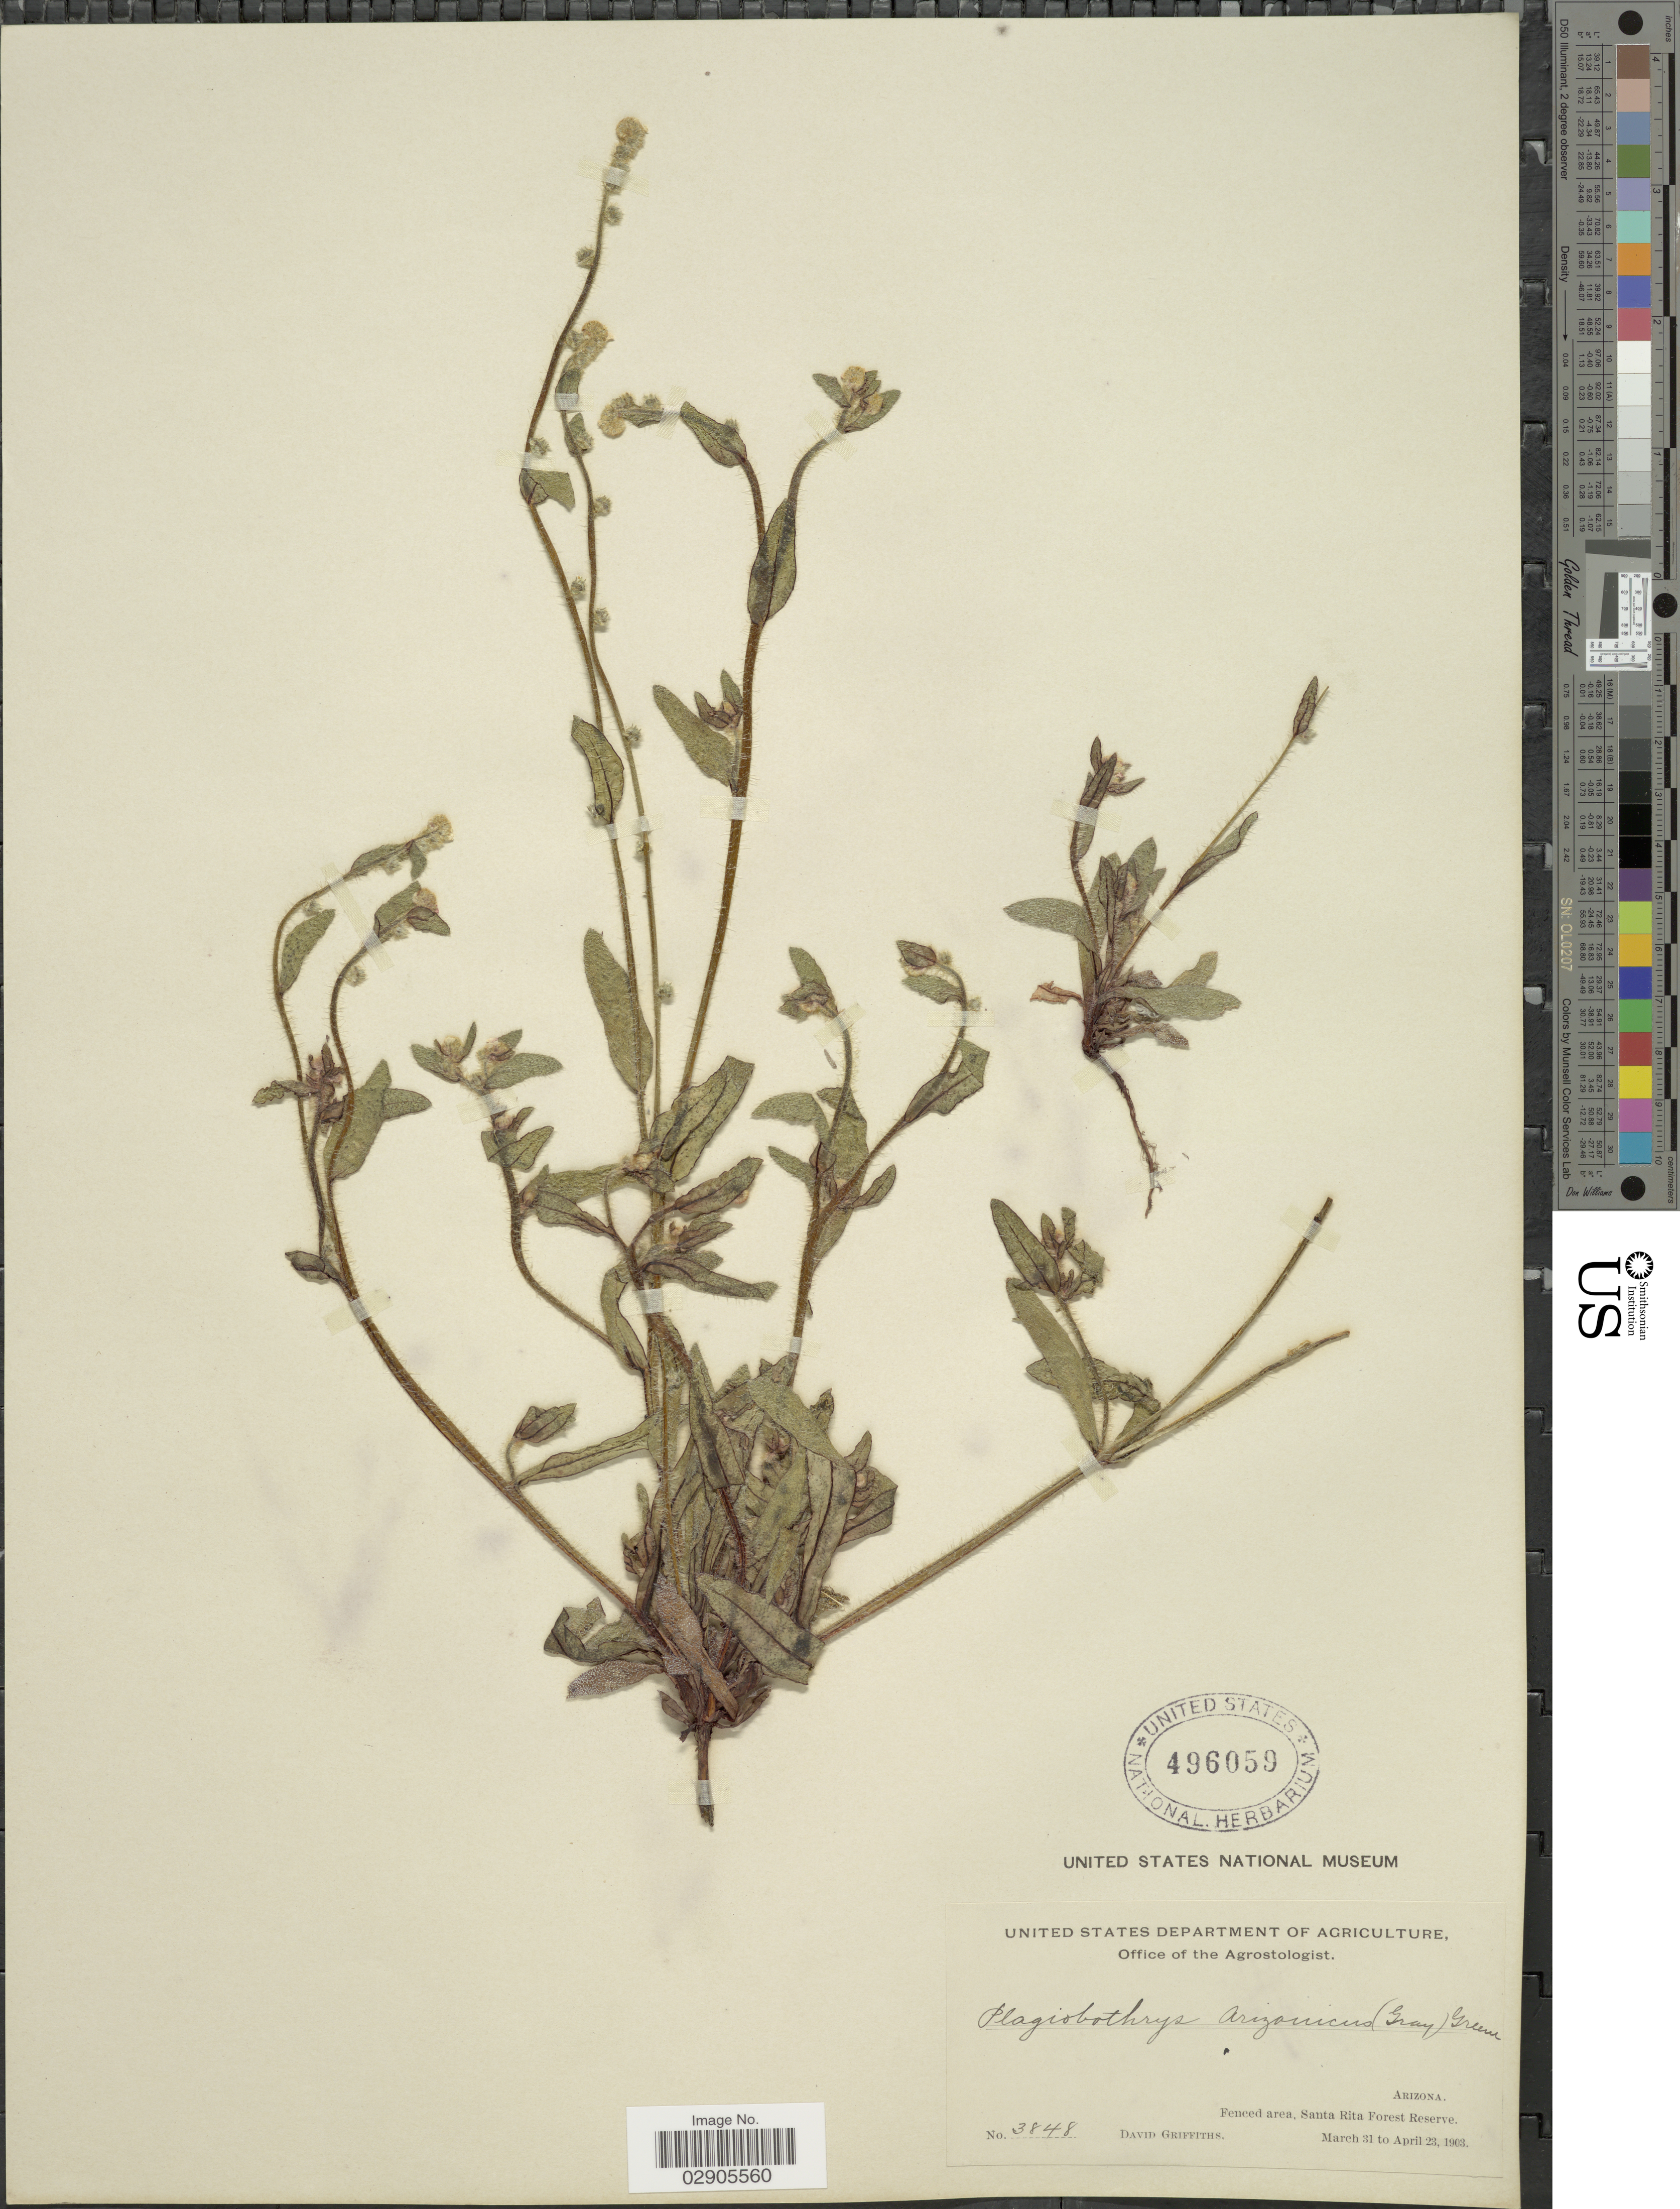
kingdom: Plantae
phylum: Tracheophyta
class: Magnoliopsida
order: Boraginales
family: Boraginaceae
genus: Plagiobothrys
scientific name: Plagiobothrys arizonicus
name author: (A. Gray) Greene ex A. Gray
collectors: D. Griffiths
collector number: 3848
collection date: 1903-03-31/1903-04-23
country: United States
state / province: Arizona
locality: Fenced area, Santa Rita Forest Reserve.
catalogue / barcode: US 496059